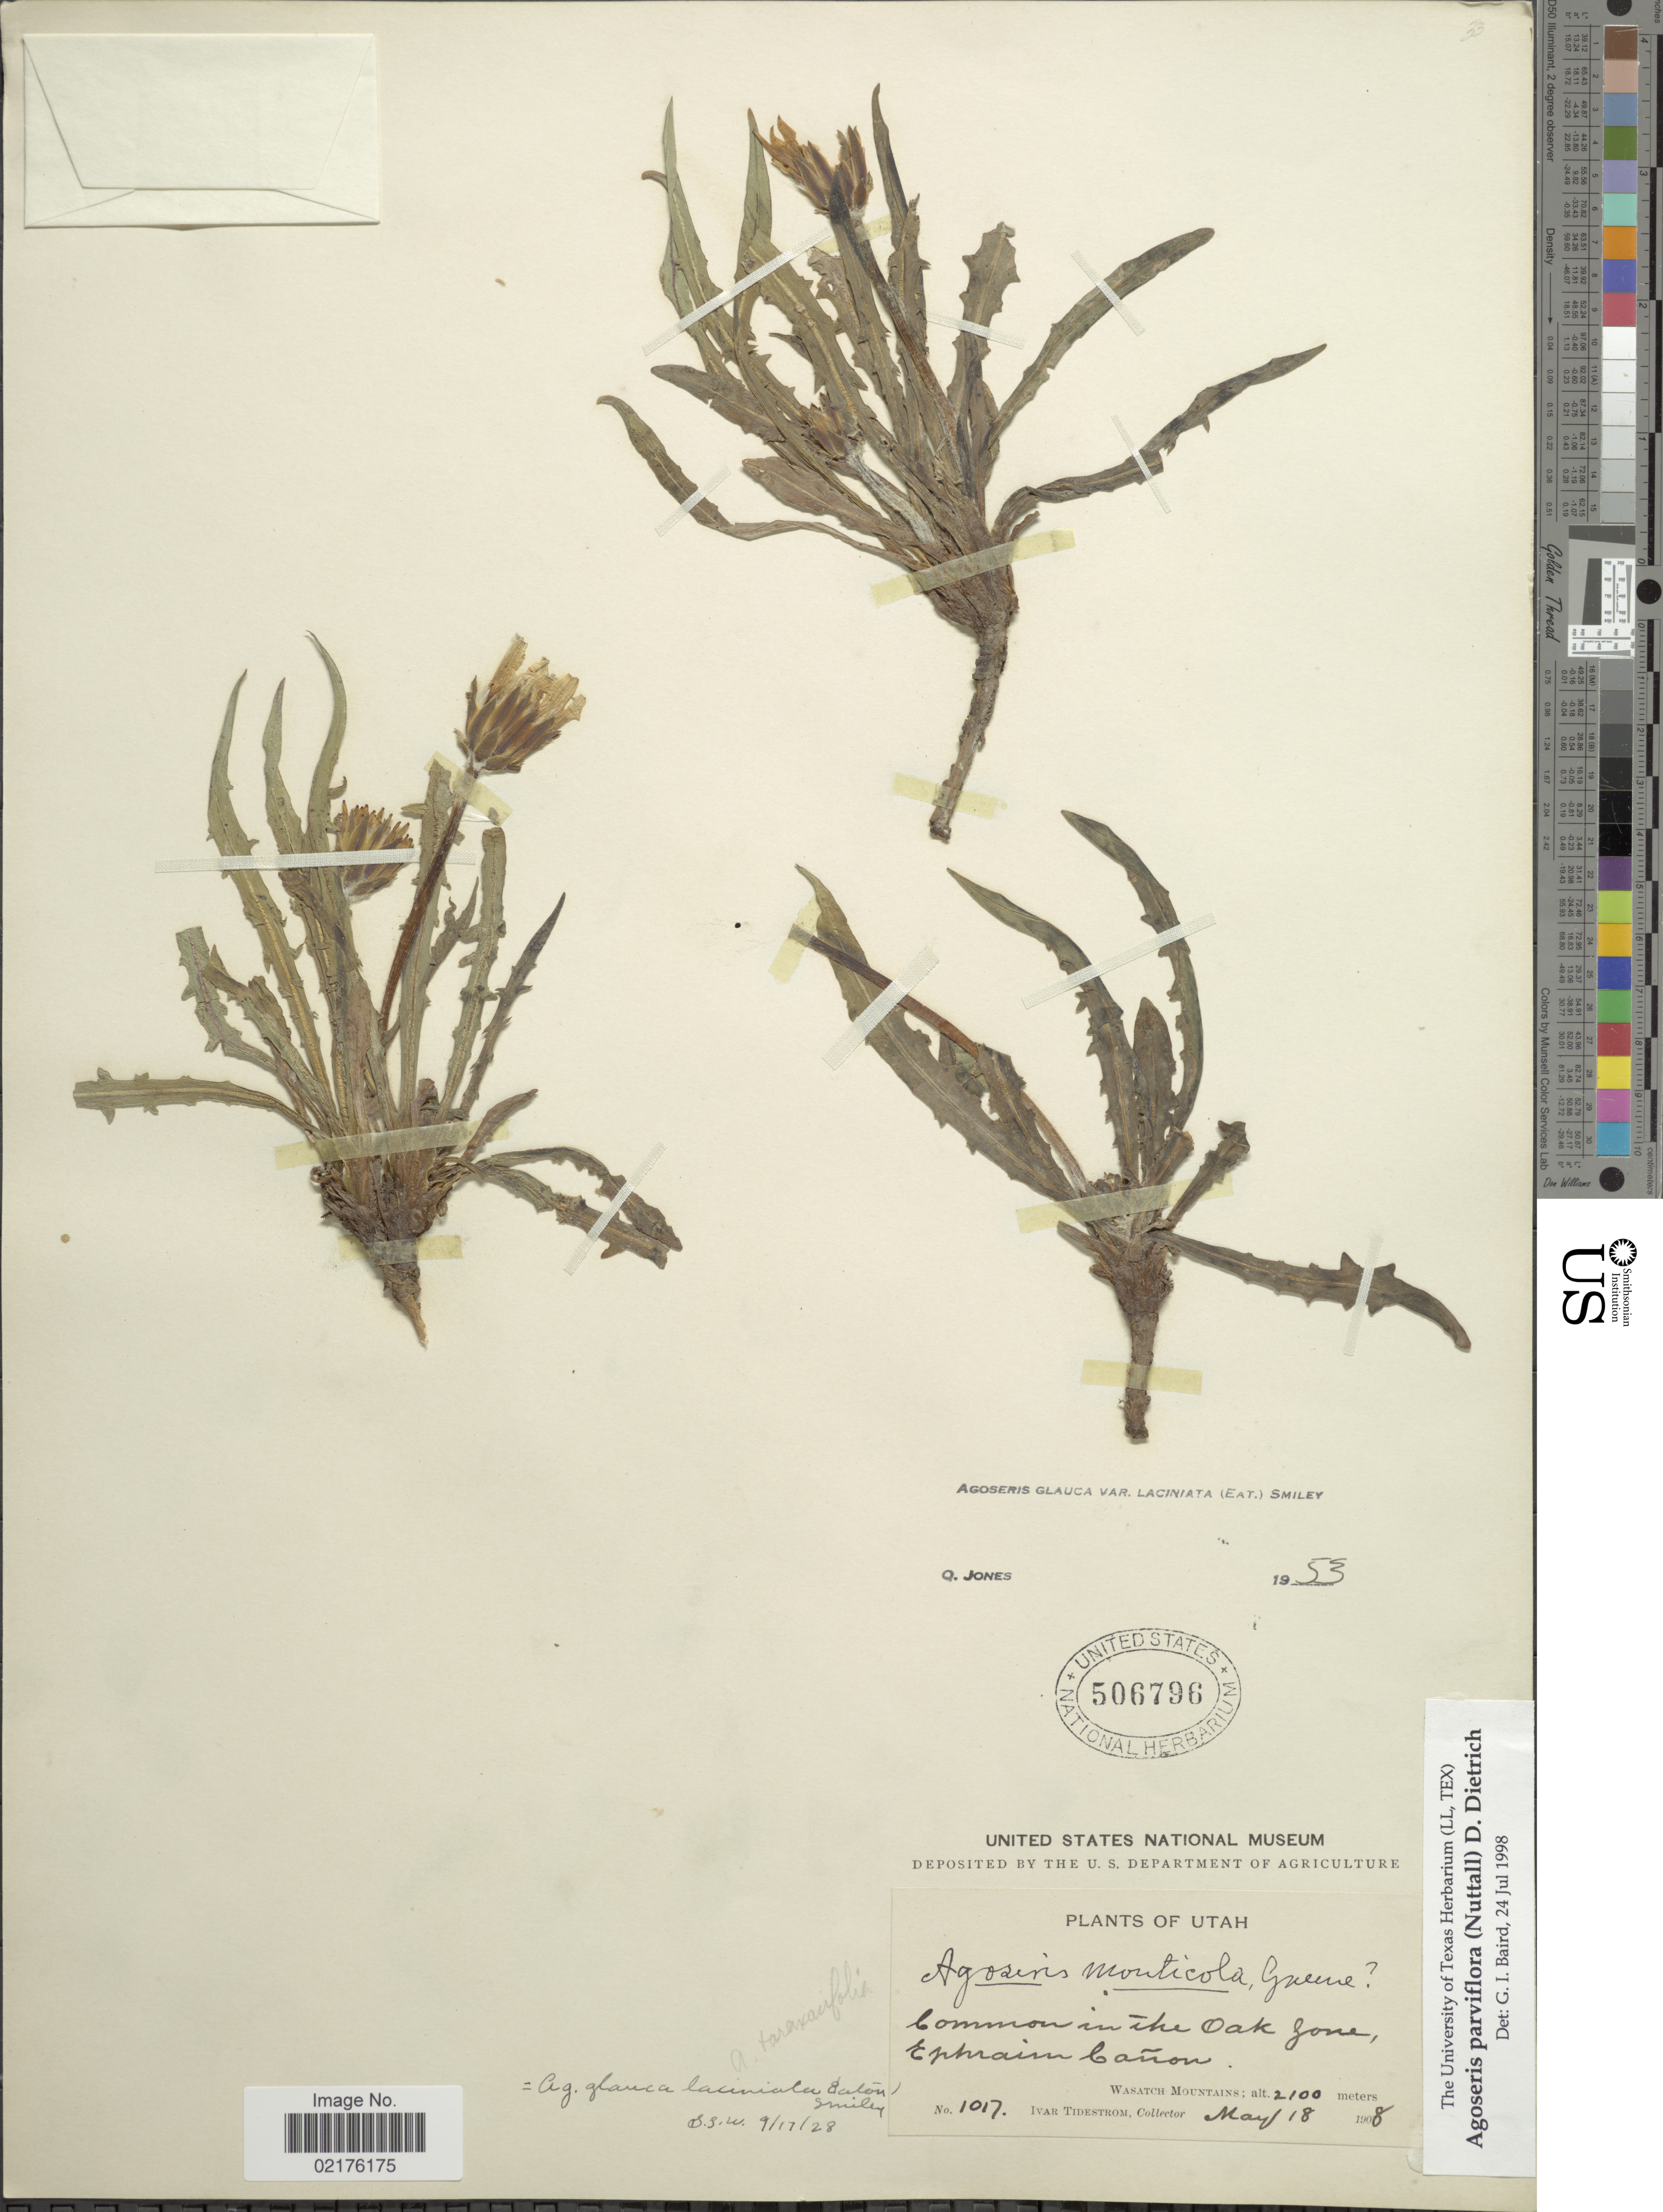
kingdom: Plantae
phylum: Tracheophyta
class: Magnoliopsida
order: Asterales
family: Asteraceae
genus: Agoseris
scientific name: Agoseris parviflora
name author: (Nutt.) D. Dietr.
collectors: I. F. Tidestrom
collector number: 1017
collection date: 1908-05-18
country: United States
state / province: Utah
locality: Common in the Oak Zone, Ephrain Canon, Wasatch Mountains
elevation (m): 2100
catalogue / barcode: US 506796